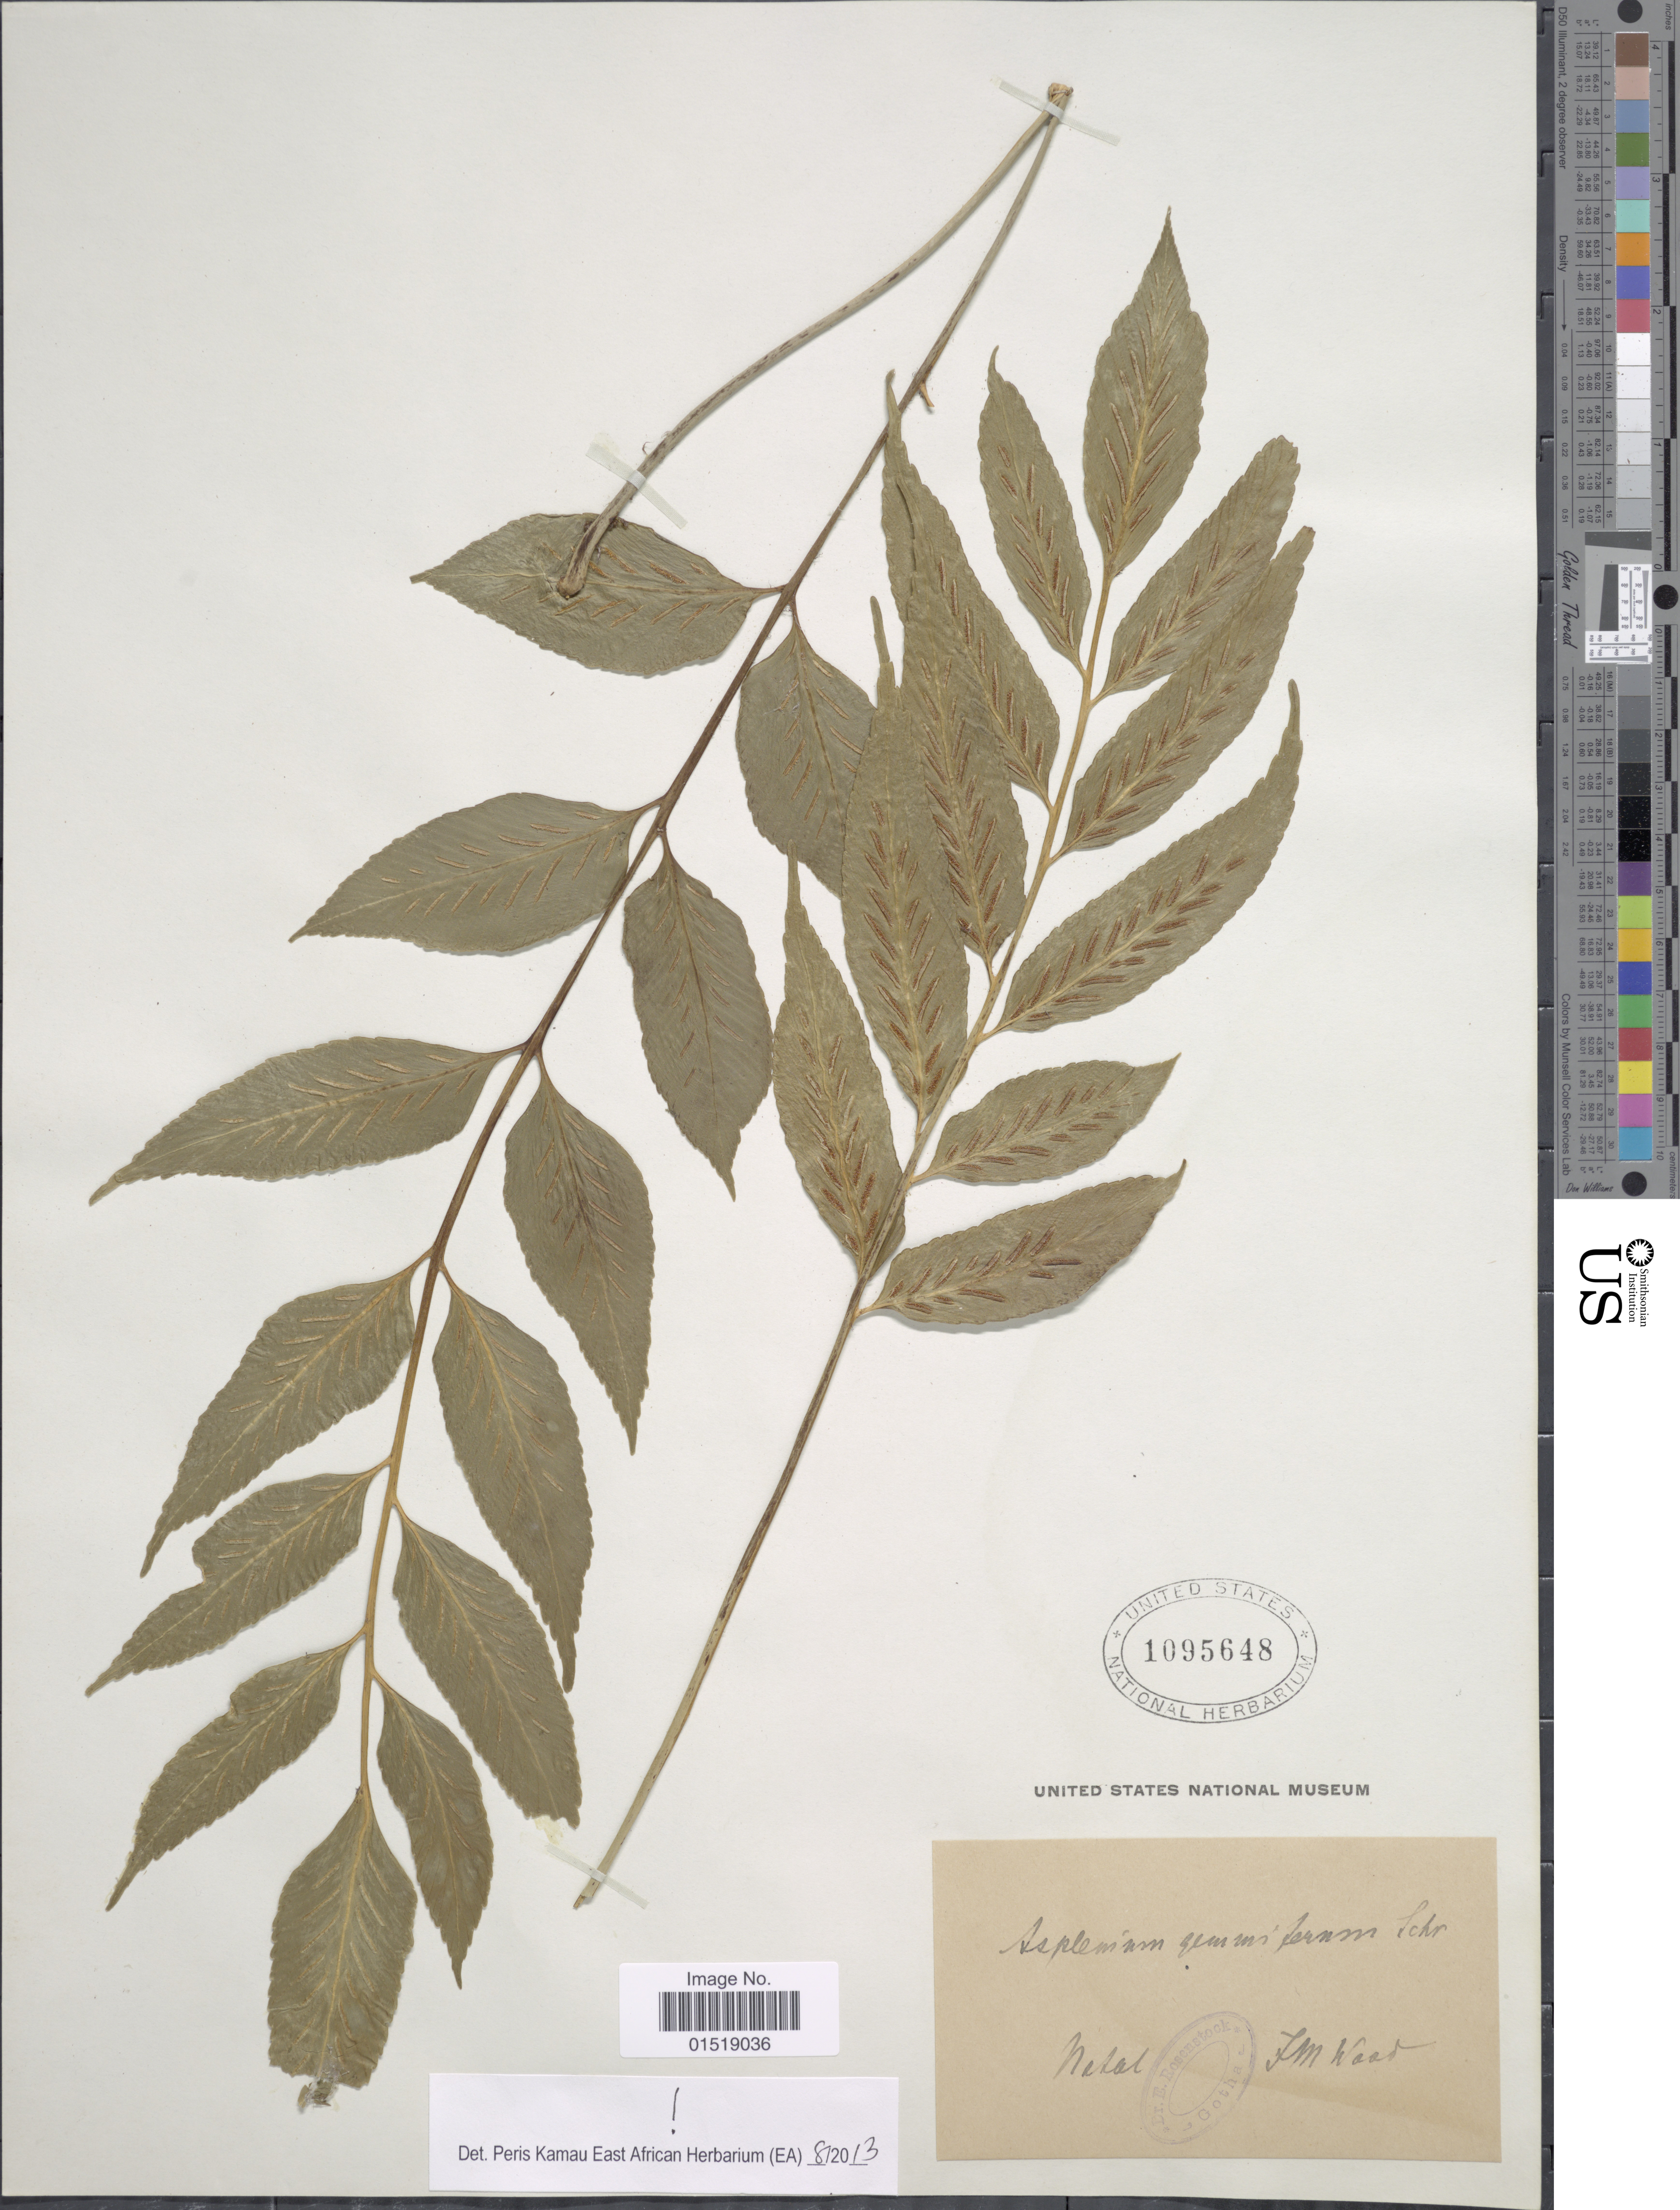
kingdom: Plantae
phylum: Tracheophyta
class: Polypodiopsida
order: Polypodiales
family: Aspleniaceae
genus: Asplenium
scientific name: Asplenium gemmiferum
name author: Schrad.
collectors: F. Wood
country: South Africa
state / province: KwaZulu-Natal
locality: Natal.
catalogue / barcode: US 1095648